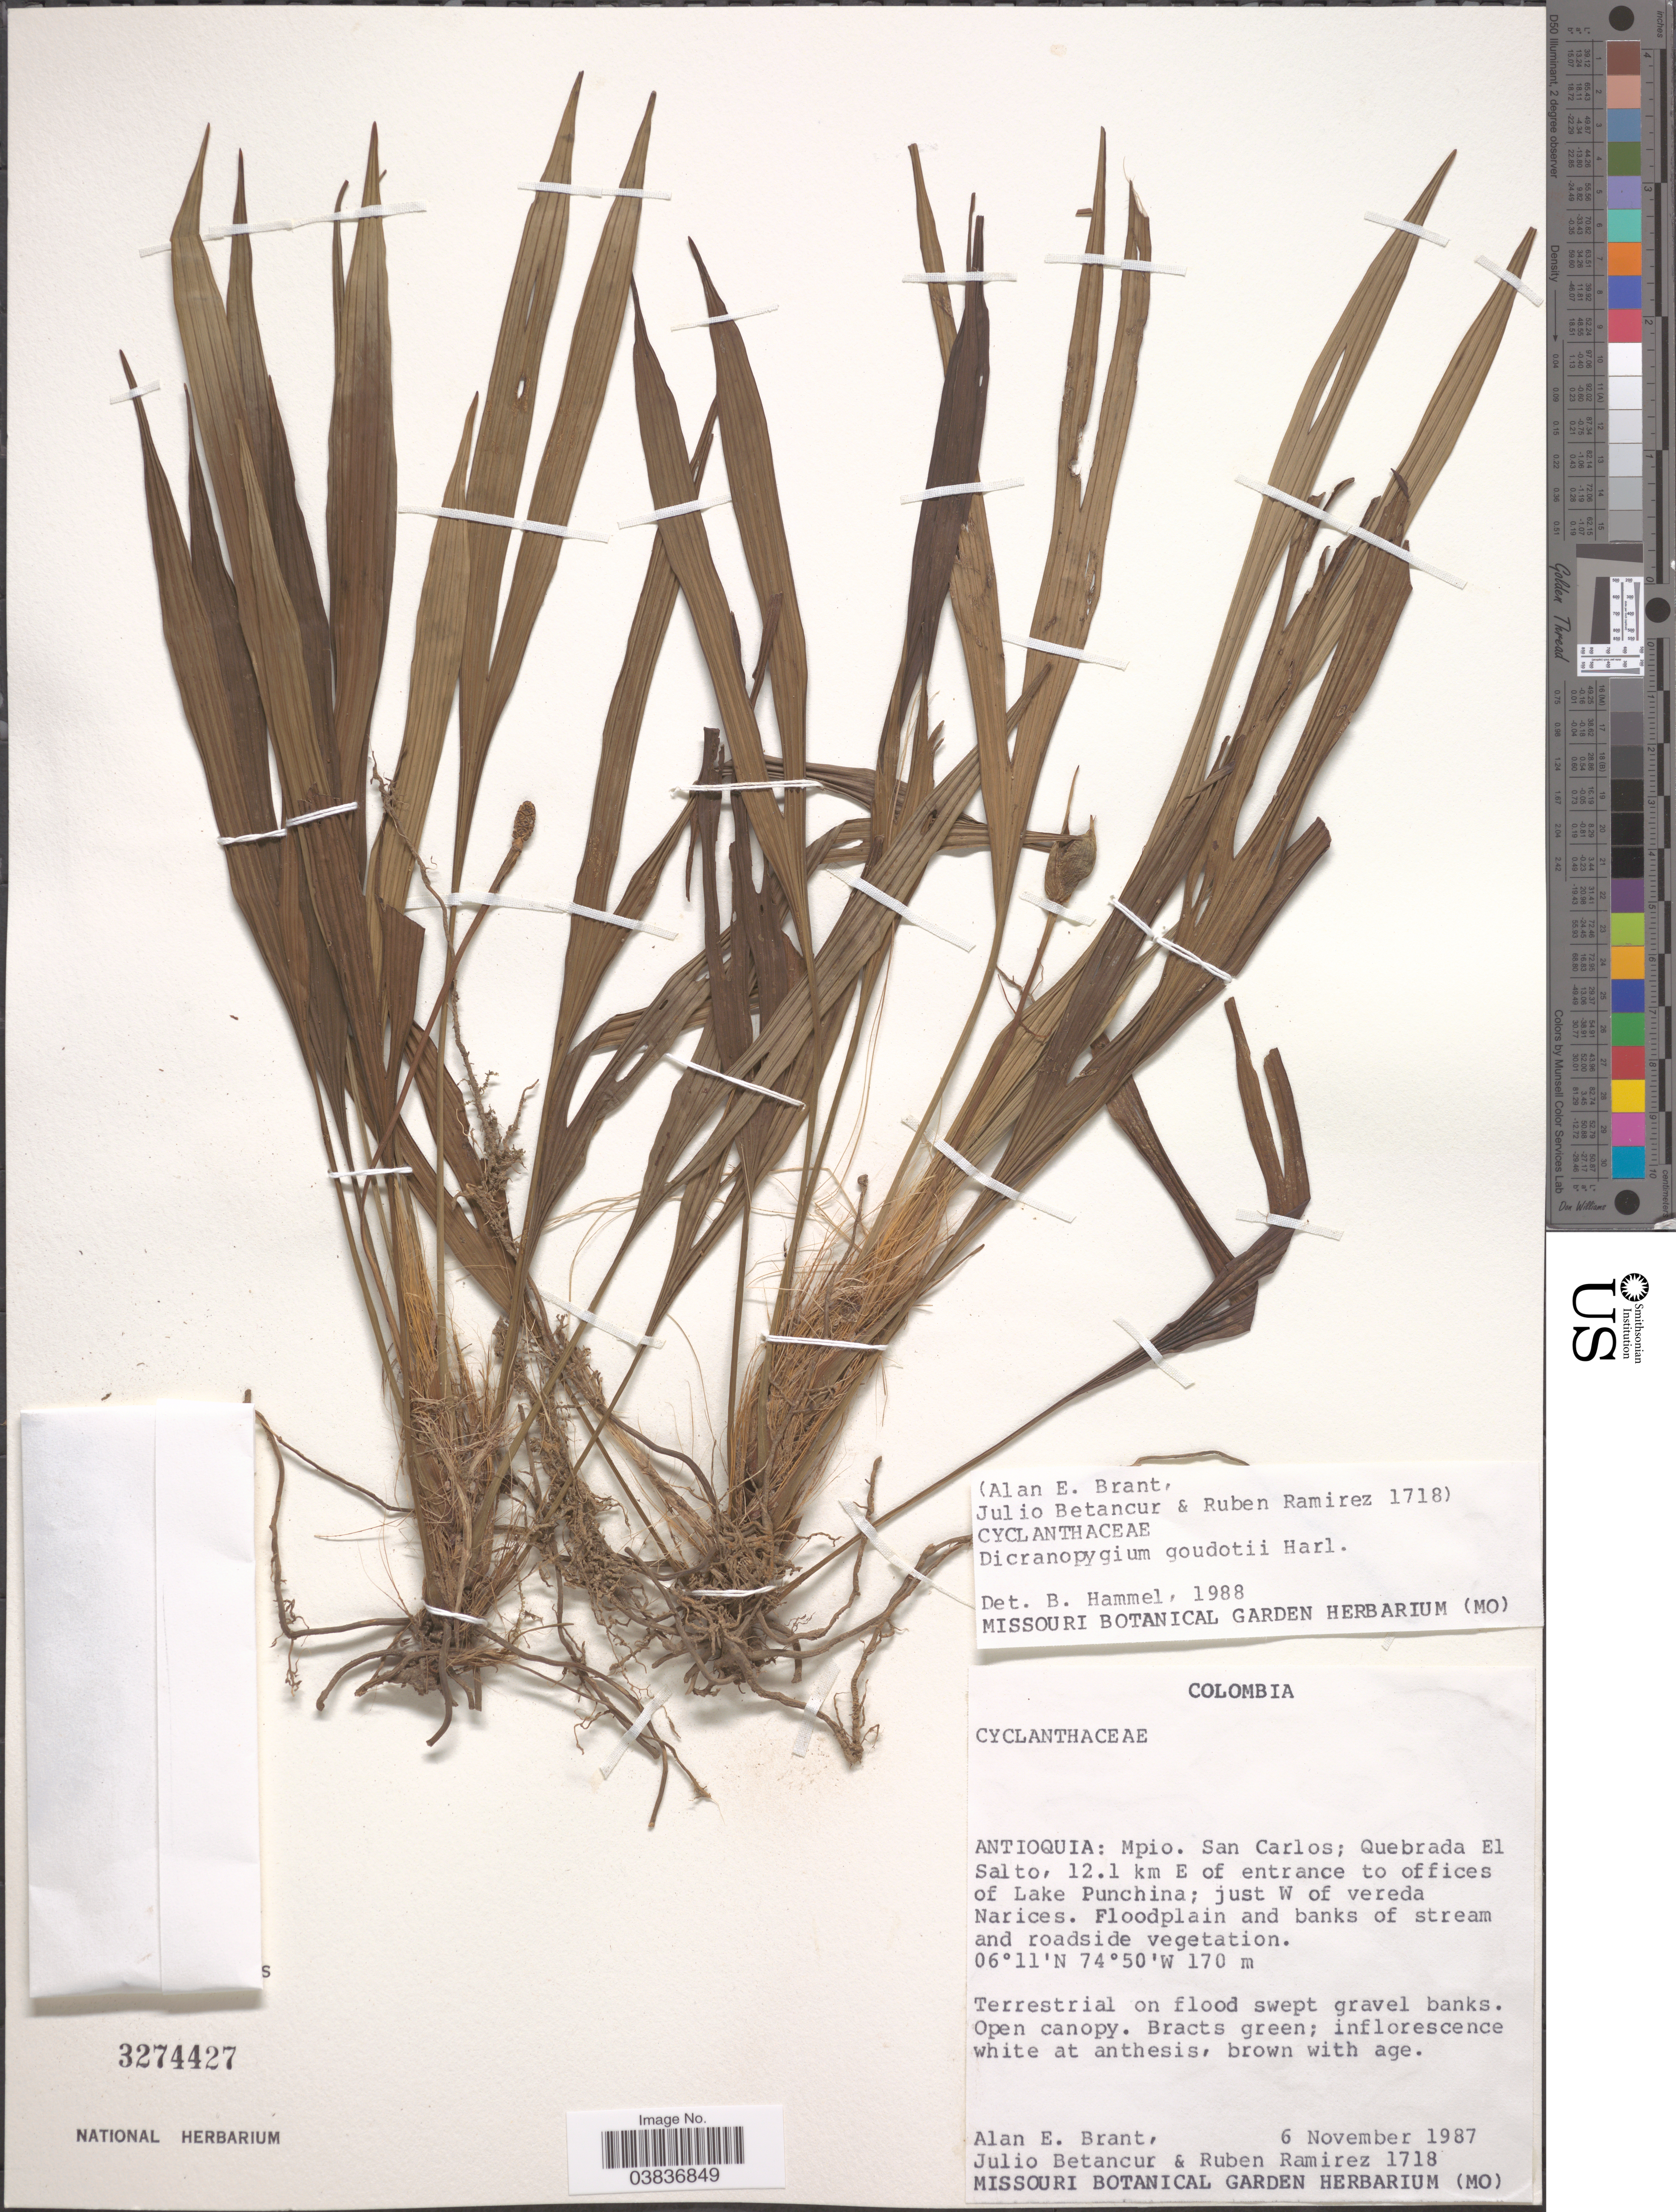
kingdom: Plantae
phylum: Tracheophyta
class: Liliopsida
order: Pandanales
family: Cyclanthaceae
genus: Dicranopygium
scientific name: Dicranopygium goudotii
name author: Hort.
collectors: A. Brant, J. Betanacur & R. Ramirez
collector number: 1718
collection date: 1987-11-06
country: Colombia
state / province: Antioquia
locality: Mpio. San carlos; Quebrada El Salto, 12.1 km E of entrance to offices of Lake Punchina; just W of vereda Narices.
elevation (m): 170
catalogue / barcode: US 3274427